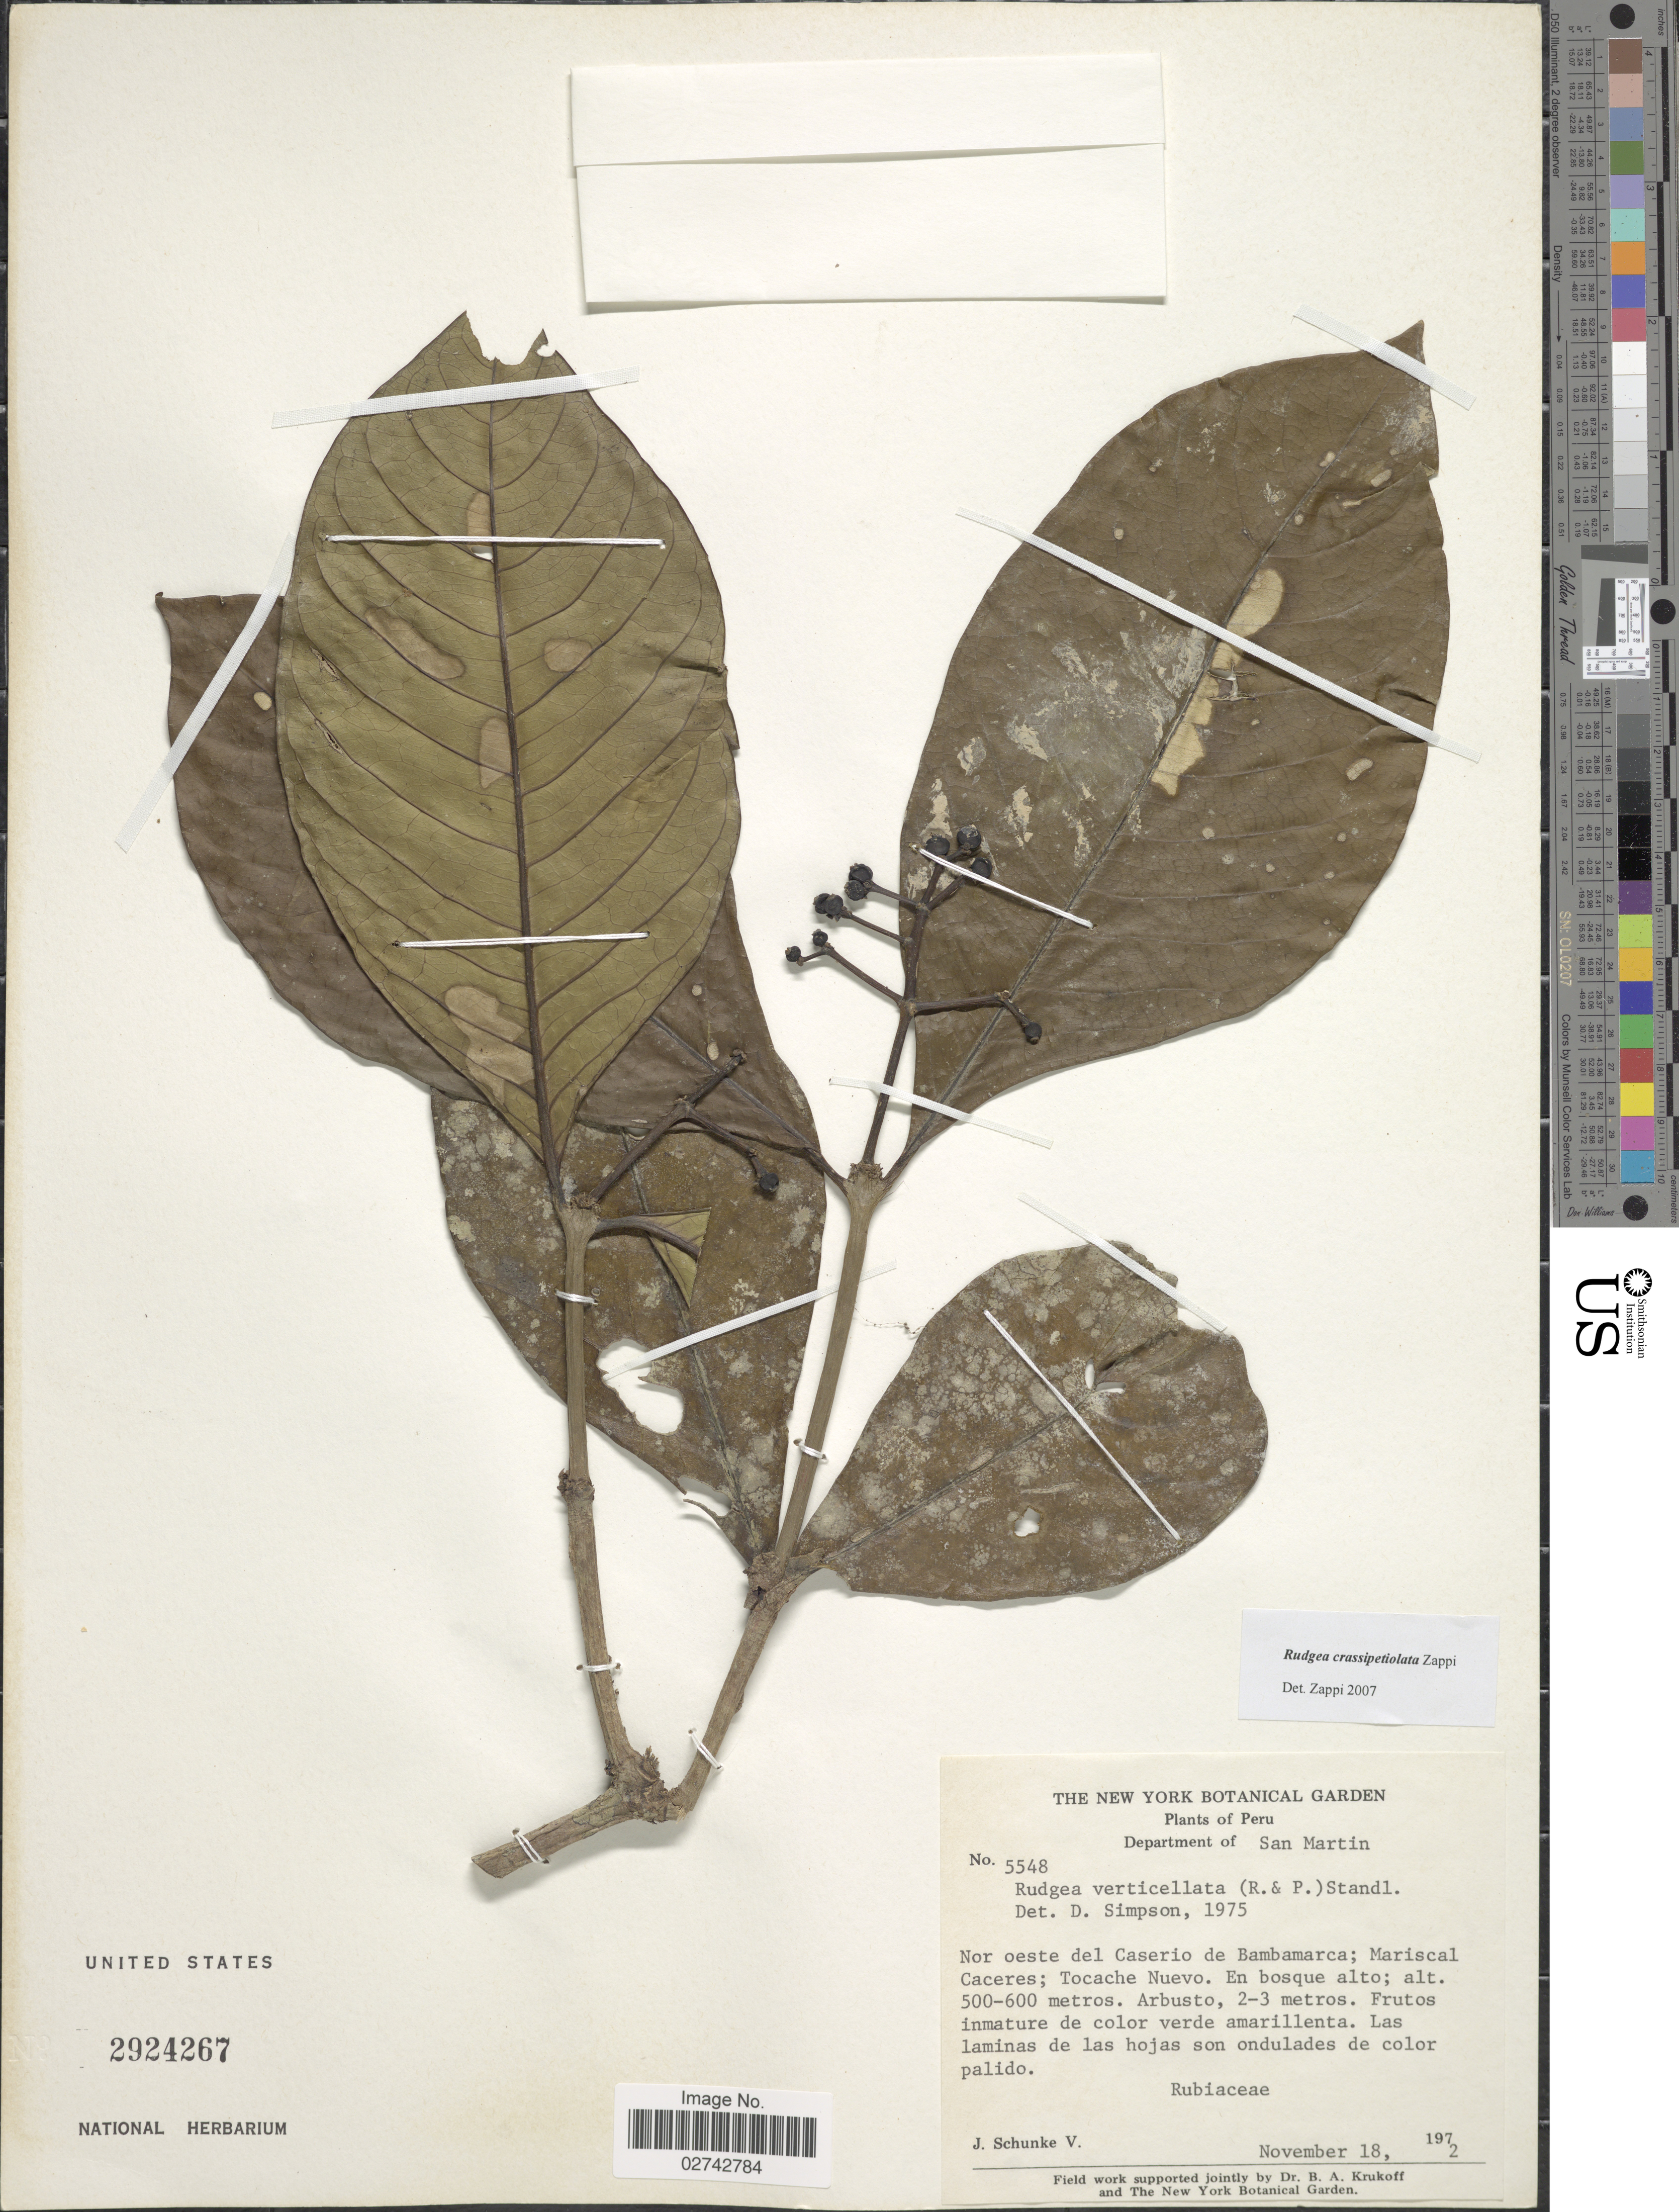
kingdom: Plantae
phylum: Tracheophyta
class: Magnoliopsida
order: Gentianales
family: Rubiaceae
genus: Rudgea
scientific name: Rudgea crassipetiolata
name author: Zappi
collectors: J. Schunke Vigo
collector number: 5548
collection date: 1972-11-18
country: Peru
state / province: San Martín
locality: Nor oeste del Caserio de Bambamarca, Mariscal Caceres, Tocache Nuevo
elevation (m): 500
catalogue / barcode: US 2924267